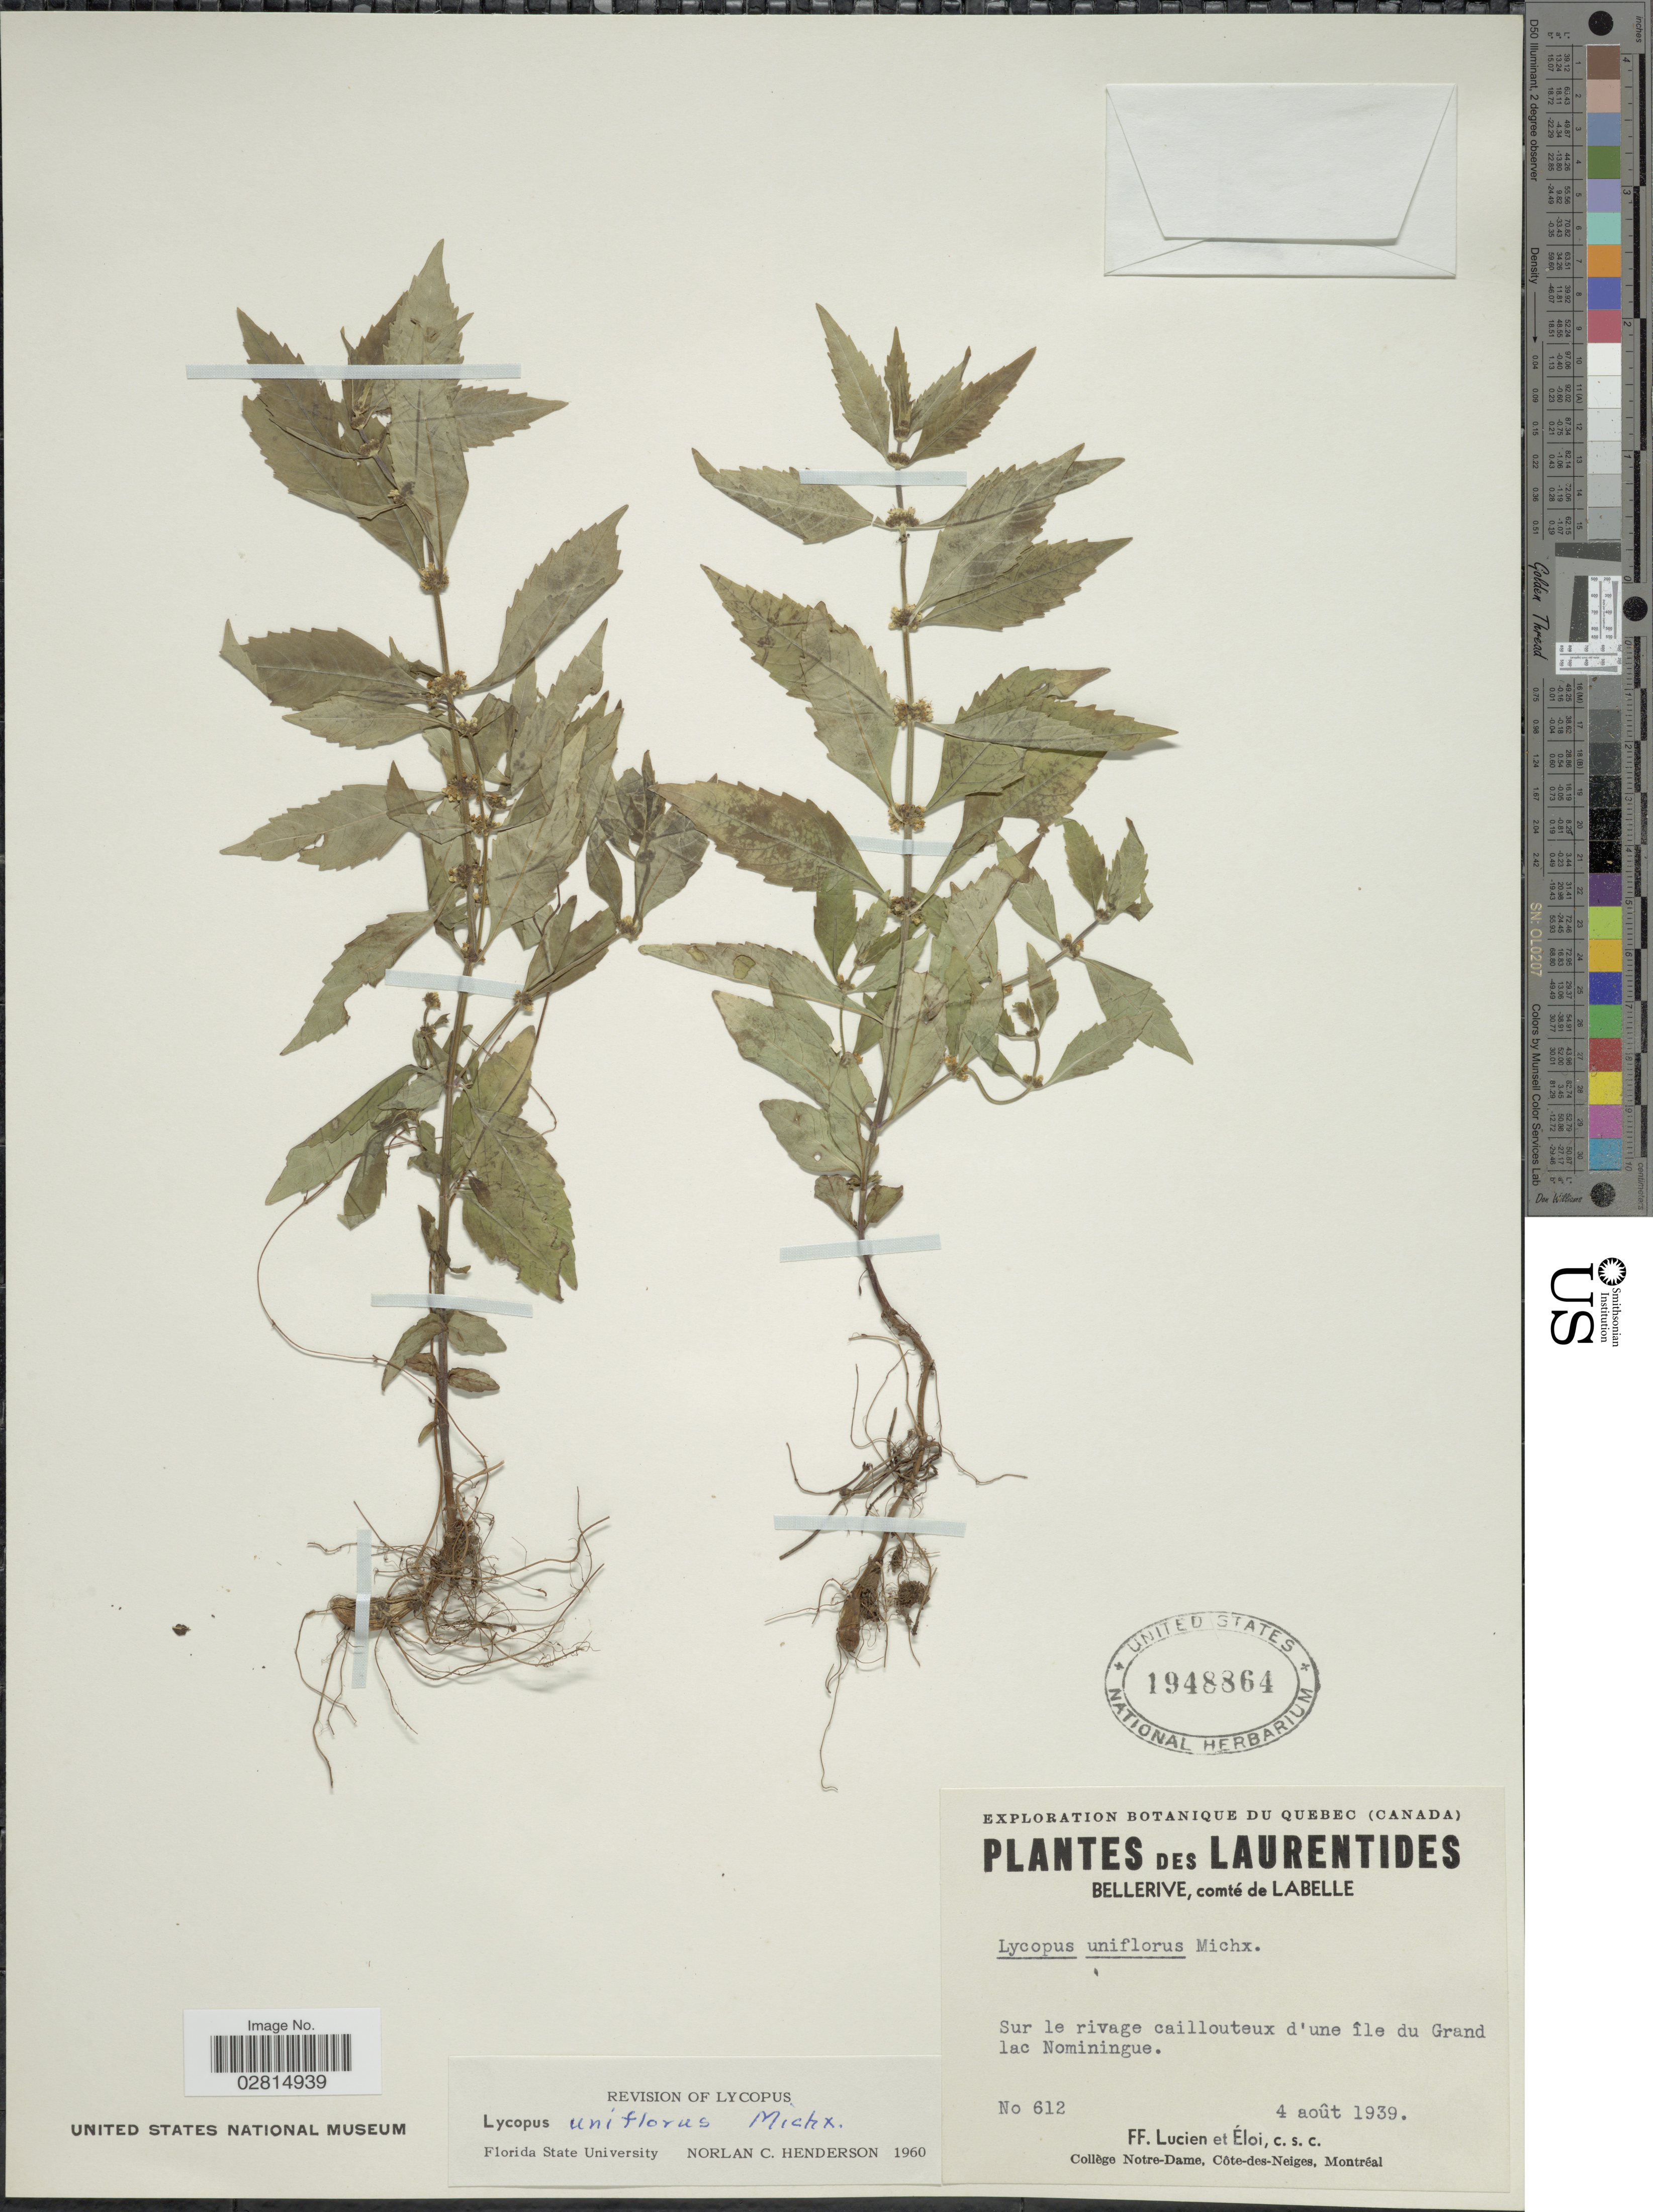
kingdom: Plantae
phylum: Tracheophyta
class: Magnoliopsida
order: Lamiales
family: Lamiaceae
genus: Lycopus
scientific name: Lycopus uniflorus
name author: Michx.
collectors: F. Lucien & Éloi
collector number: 612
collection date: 1939-08-04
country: Canada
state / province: Quebec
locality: Laurentides, Bellerive, comté de Labelle, Sur le rivage caillouteux d'une île du Grand lac Nominingue.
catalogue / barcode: US 1948864